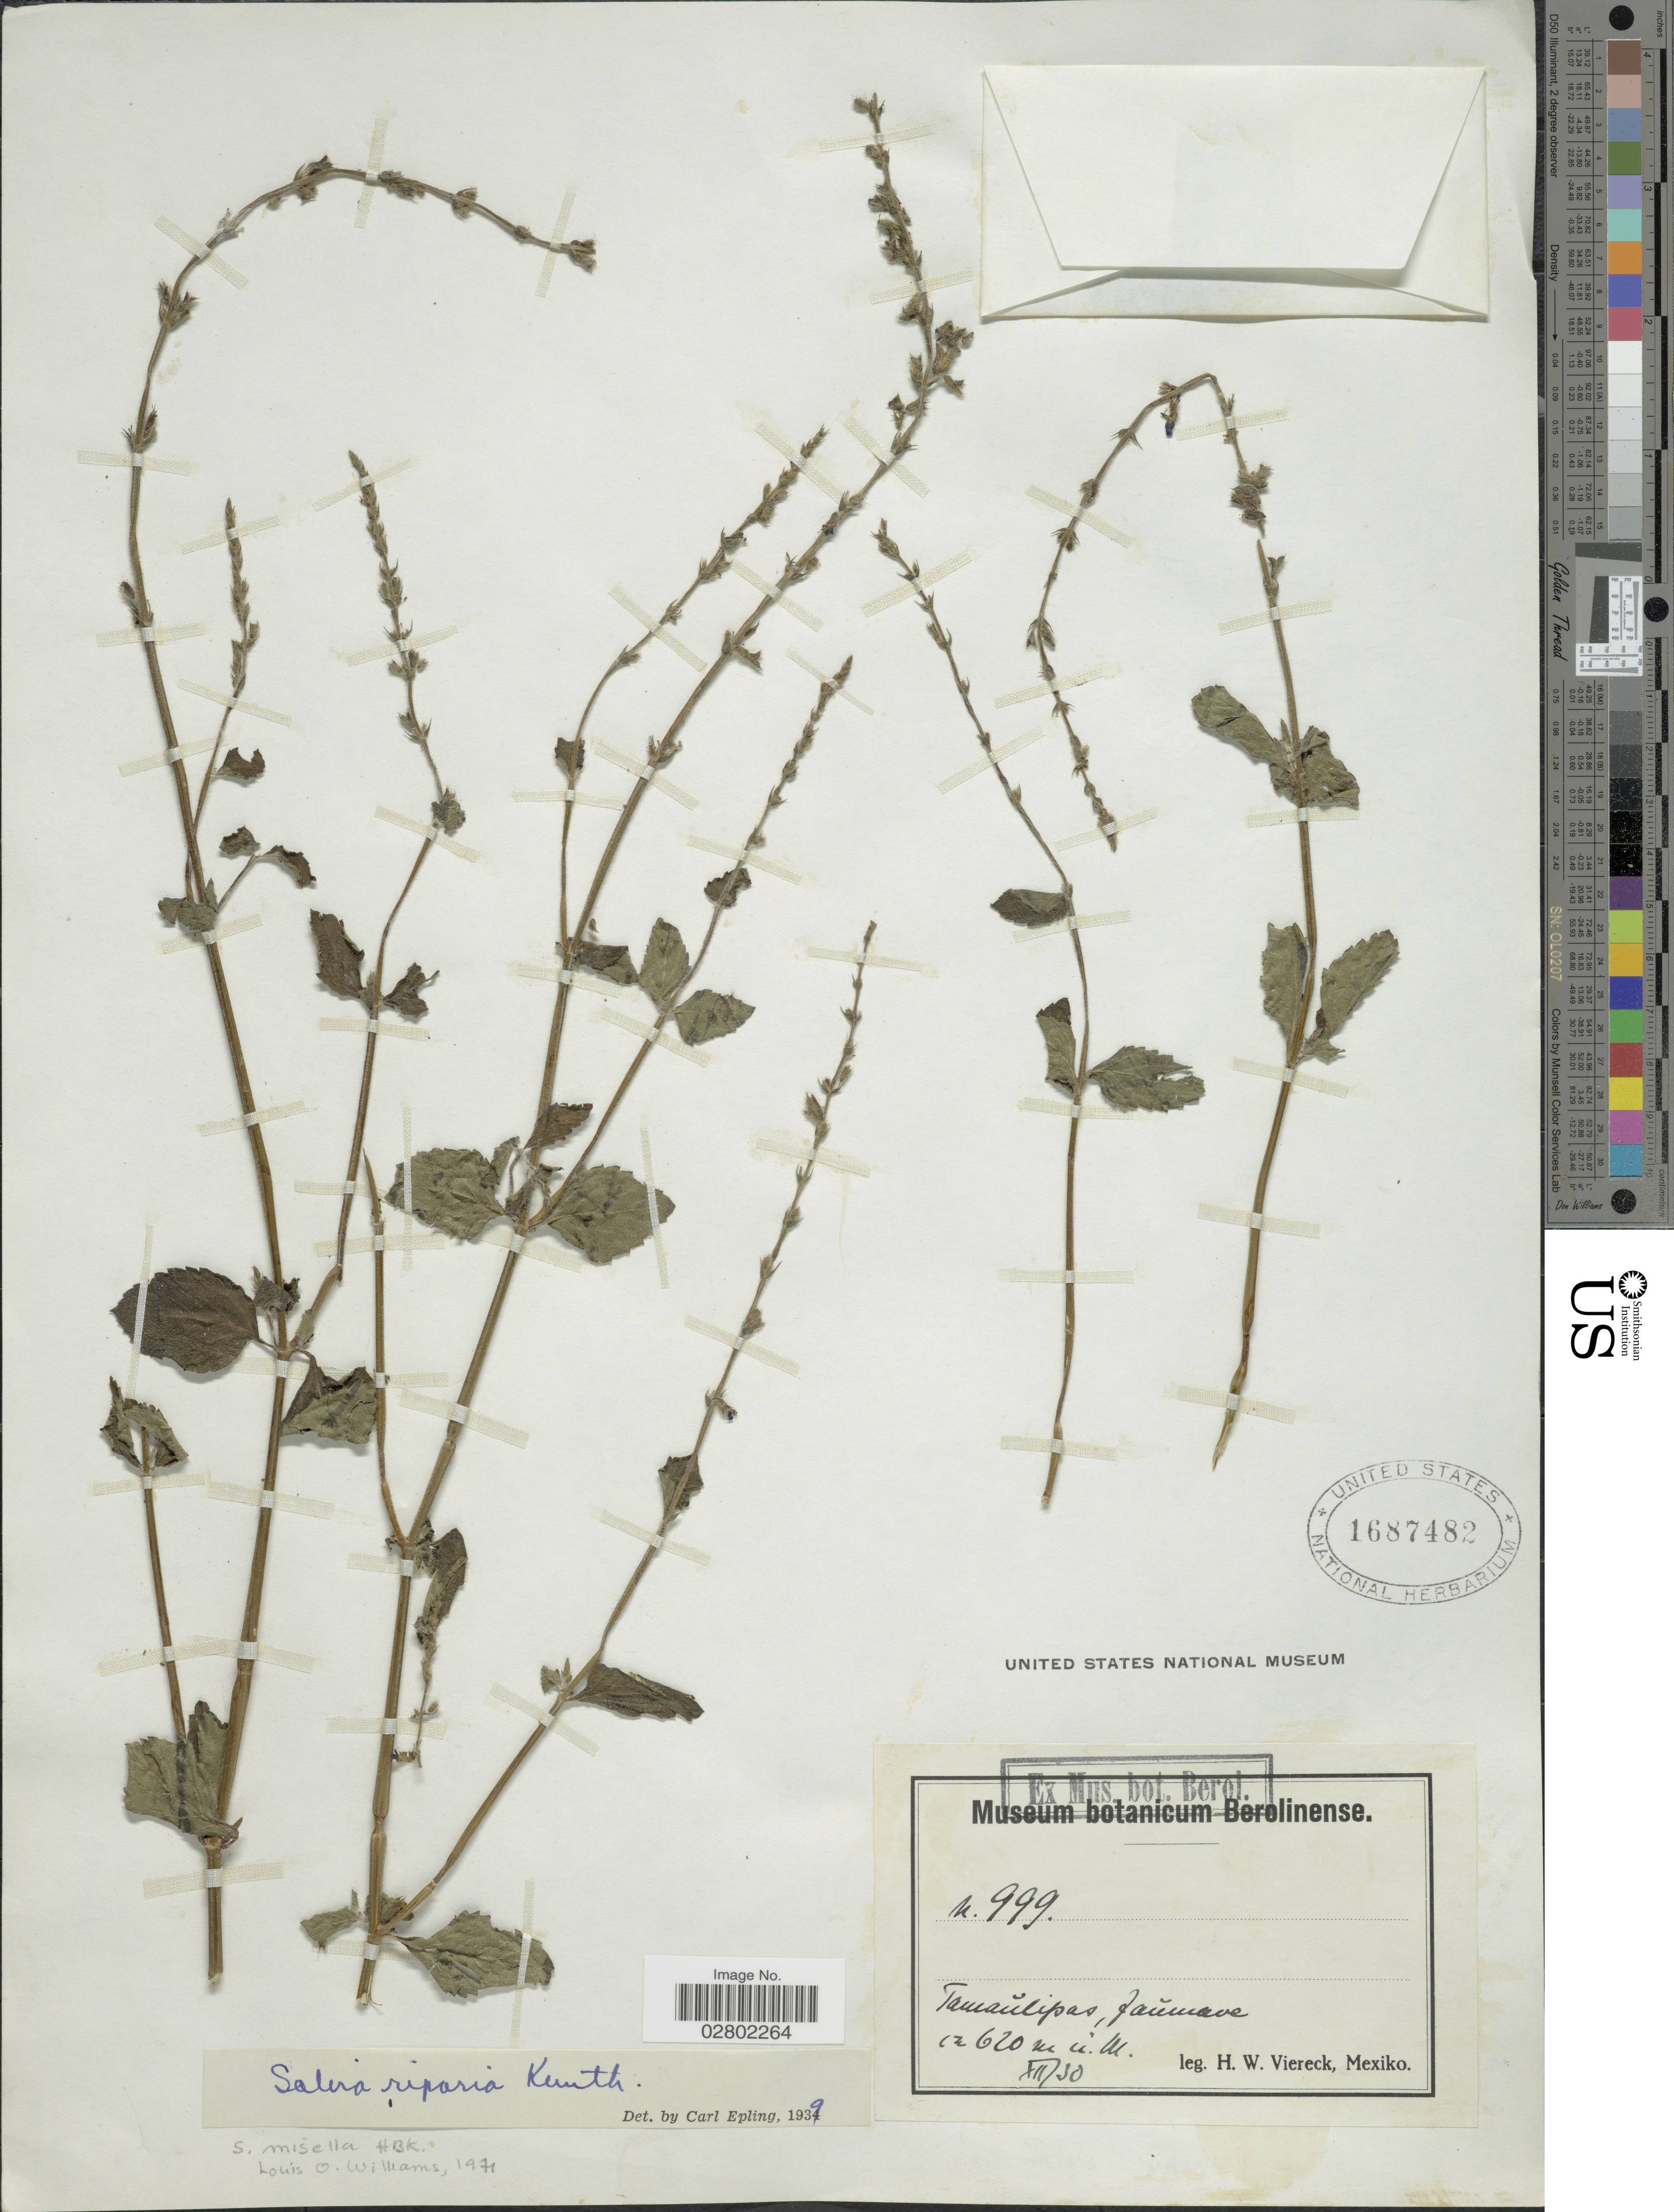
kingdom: Plantae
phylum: Tracheophyta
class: Magnoliopsida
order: Lamiales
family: Lamiaceae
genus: Salvia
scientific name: Salvia misella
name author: Kunth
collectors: H. W. Viereck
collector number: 999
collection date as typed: Transcribed d/m/y: /12/30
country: Mexico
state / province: Tamaulipas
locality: Jáumave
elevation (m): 620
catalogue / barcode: US 1687482